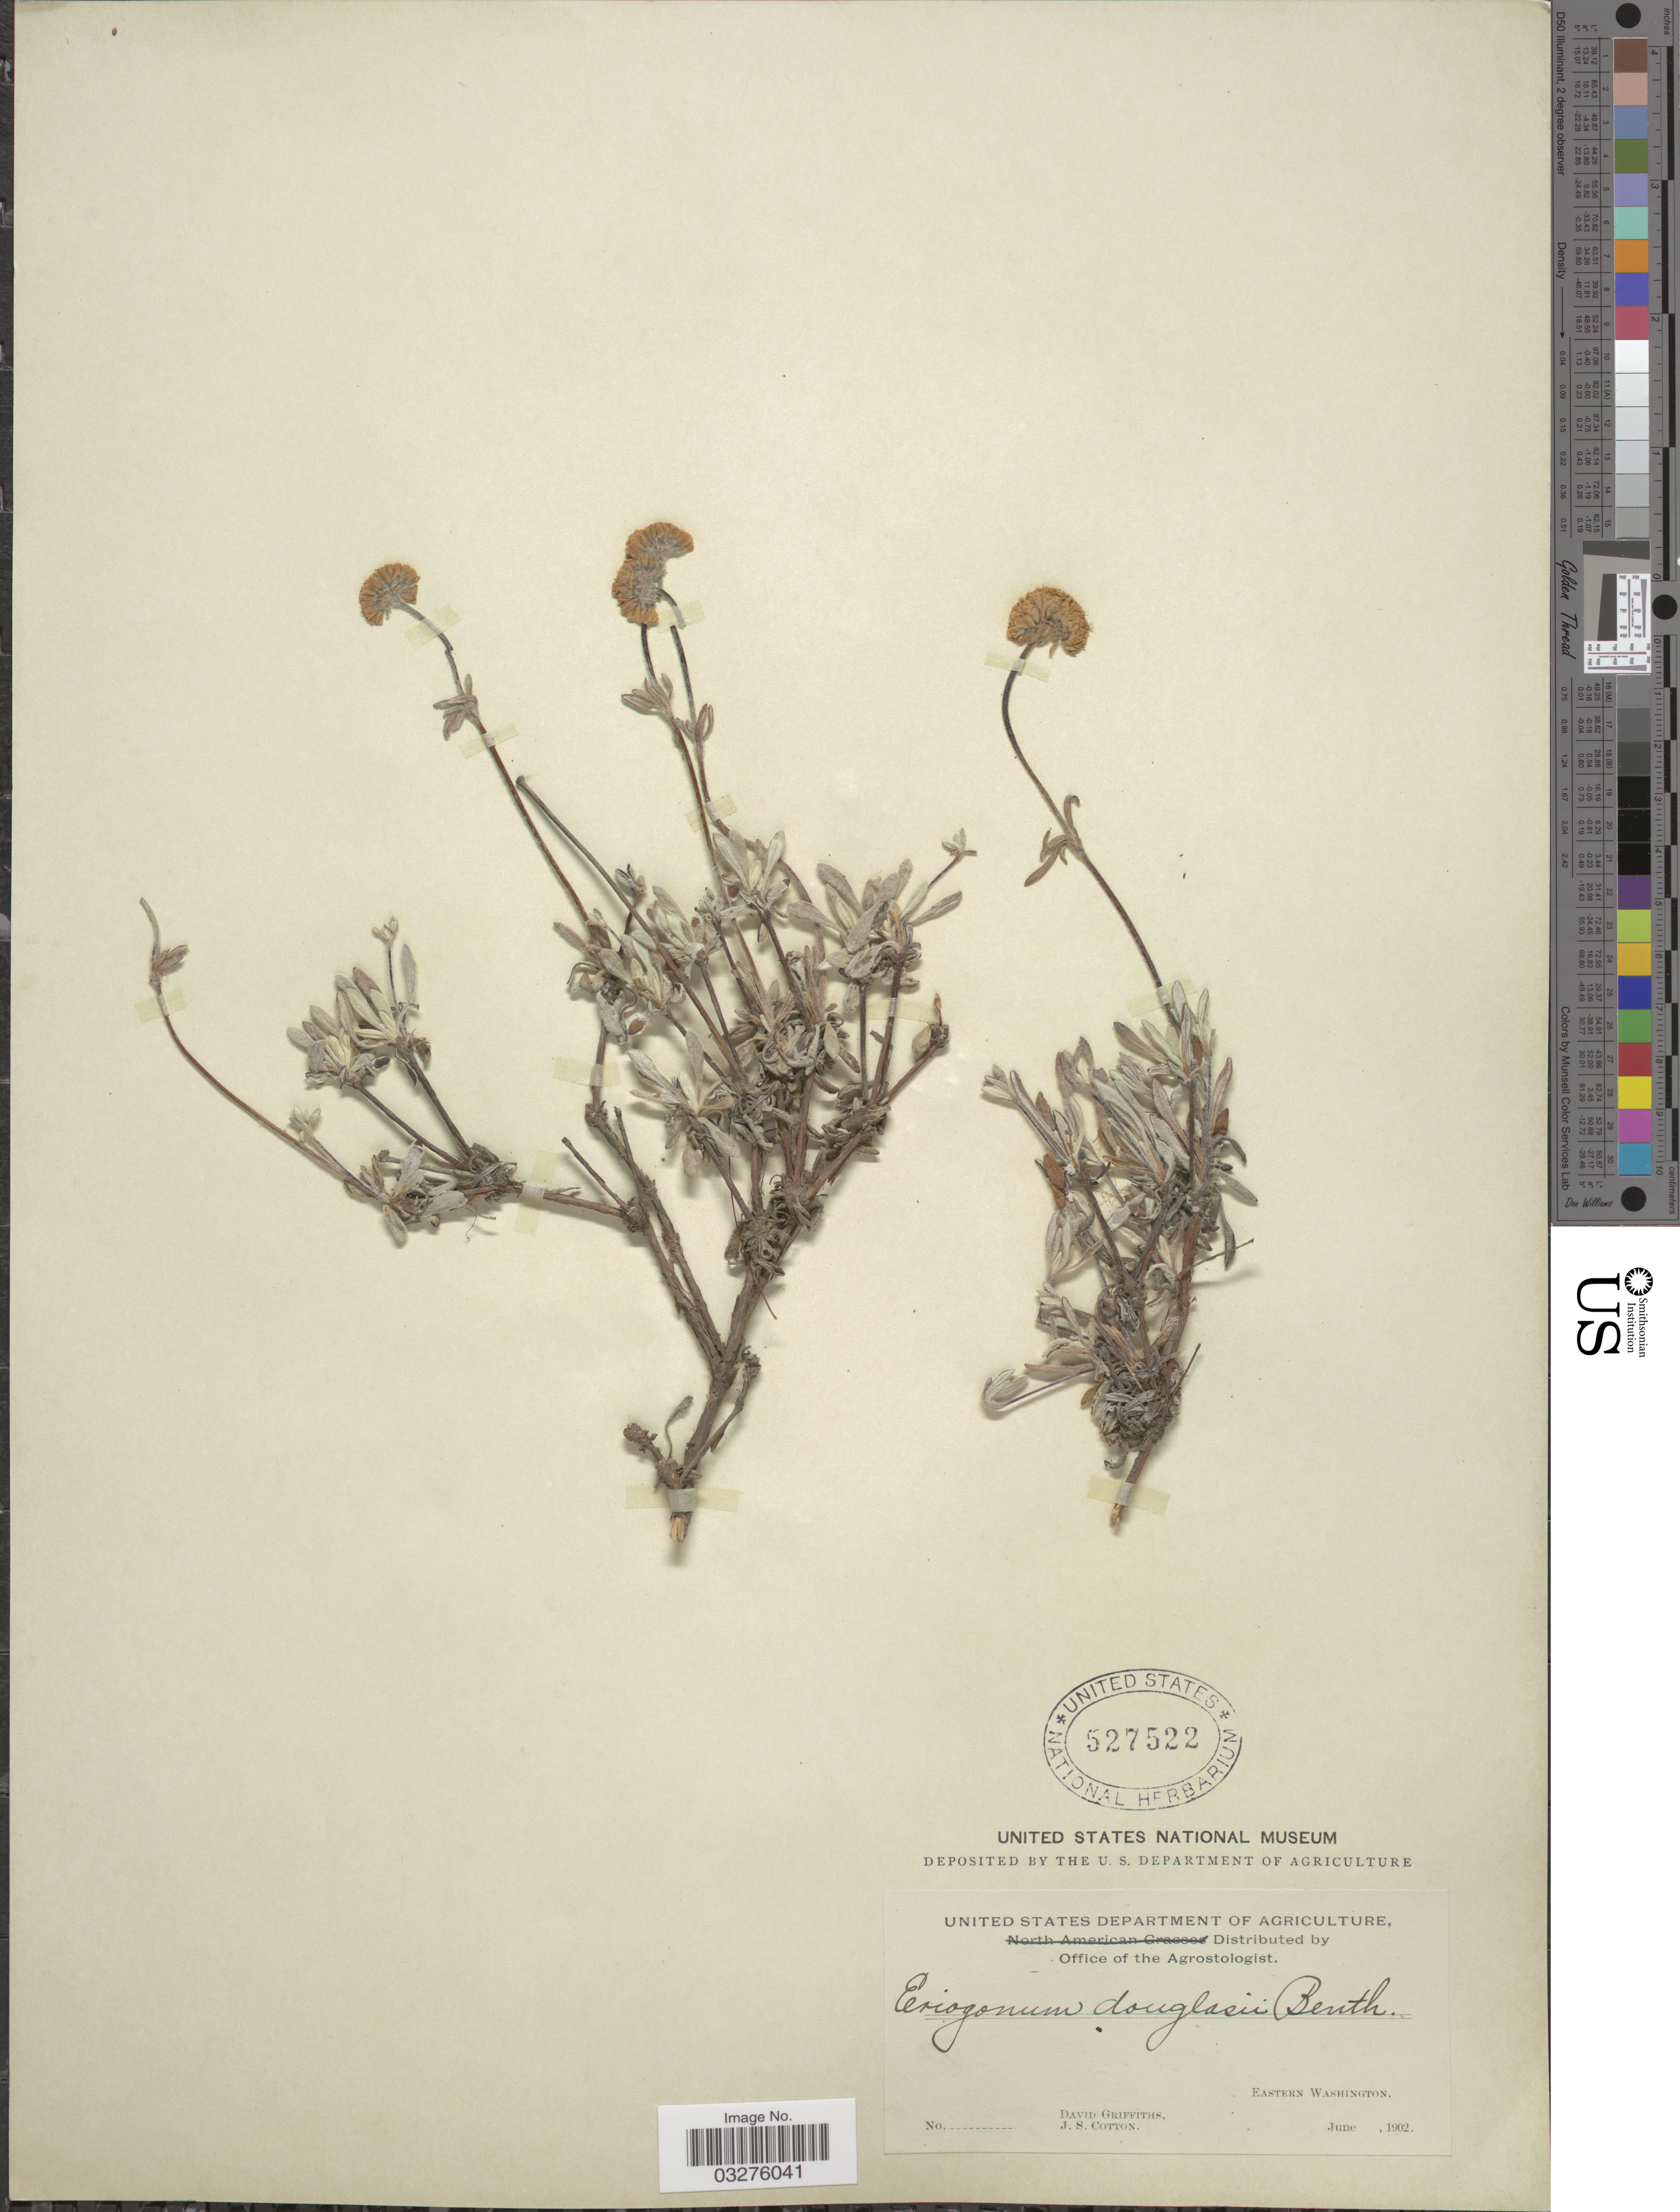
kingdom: Plantae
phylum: Tracheophyta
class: Magnoliopsida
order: Caryophyllales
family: Polygonaceae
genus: Eriogonum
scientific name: Eriogonum douglasii var. douglasii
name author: Benth.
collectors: D. Griffiths & J. S. Cotton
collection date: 1902-06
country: United States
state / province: Washington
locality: Eastern Washington.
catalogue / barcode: US 527522